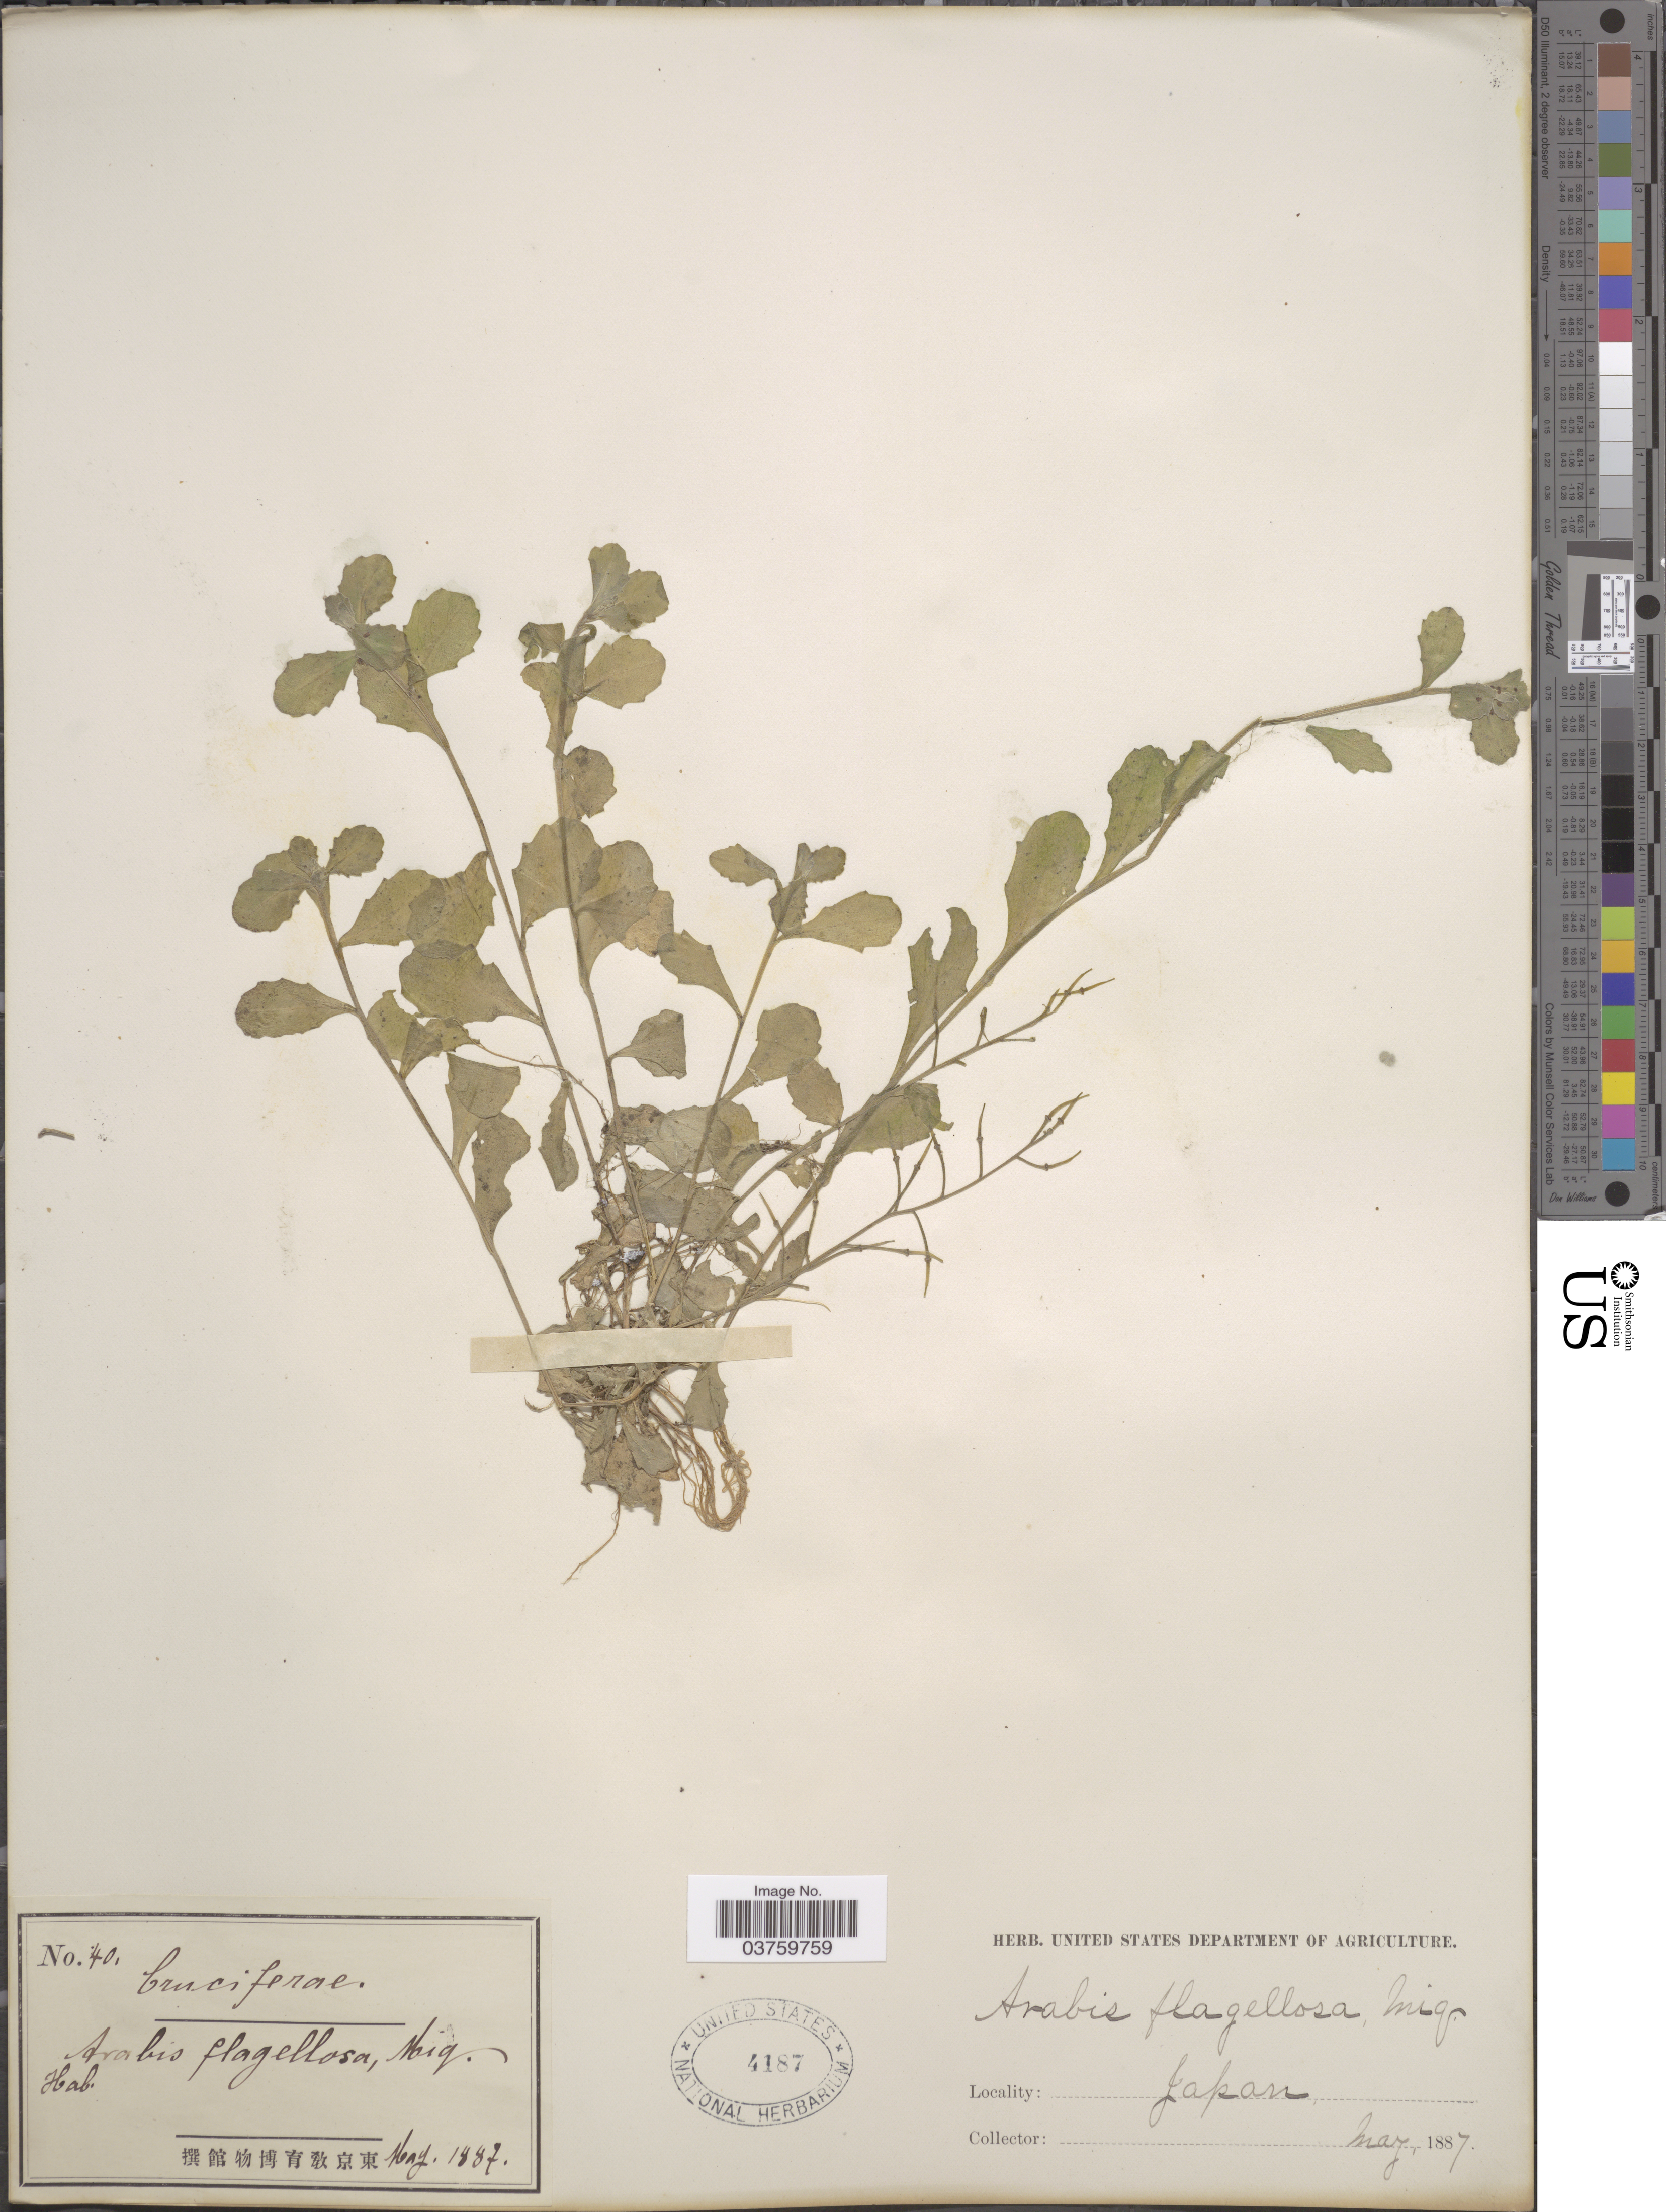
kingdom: Plantae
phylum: Tracheophyta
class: Magnoliopsida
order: Brassicales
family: Brassicaceae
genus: Arabis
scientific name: Arabis flagellosa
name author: Miq.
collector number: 40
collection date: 1887-05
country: Japan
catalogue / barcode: US 4187